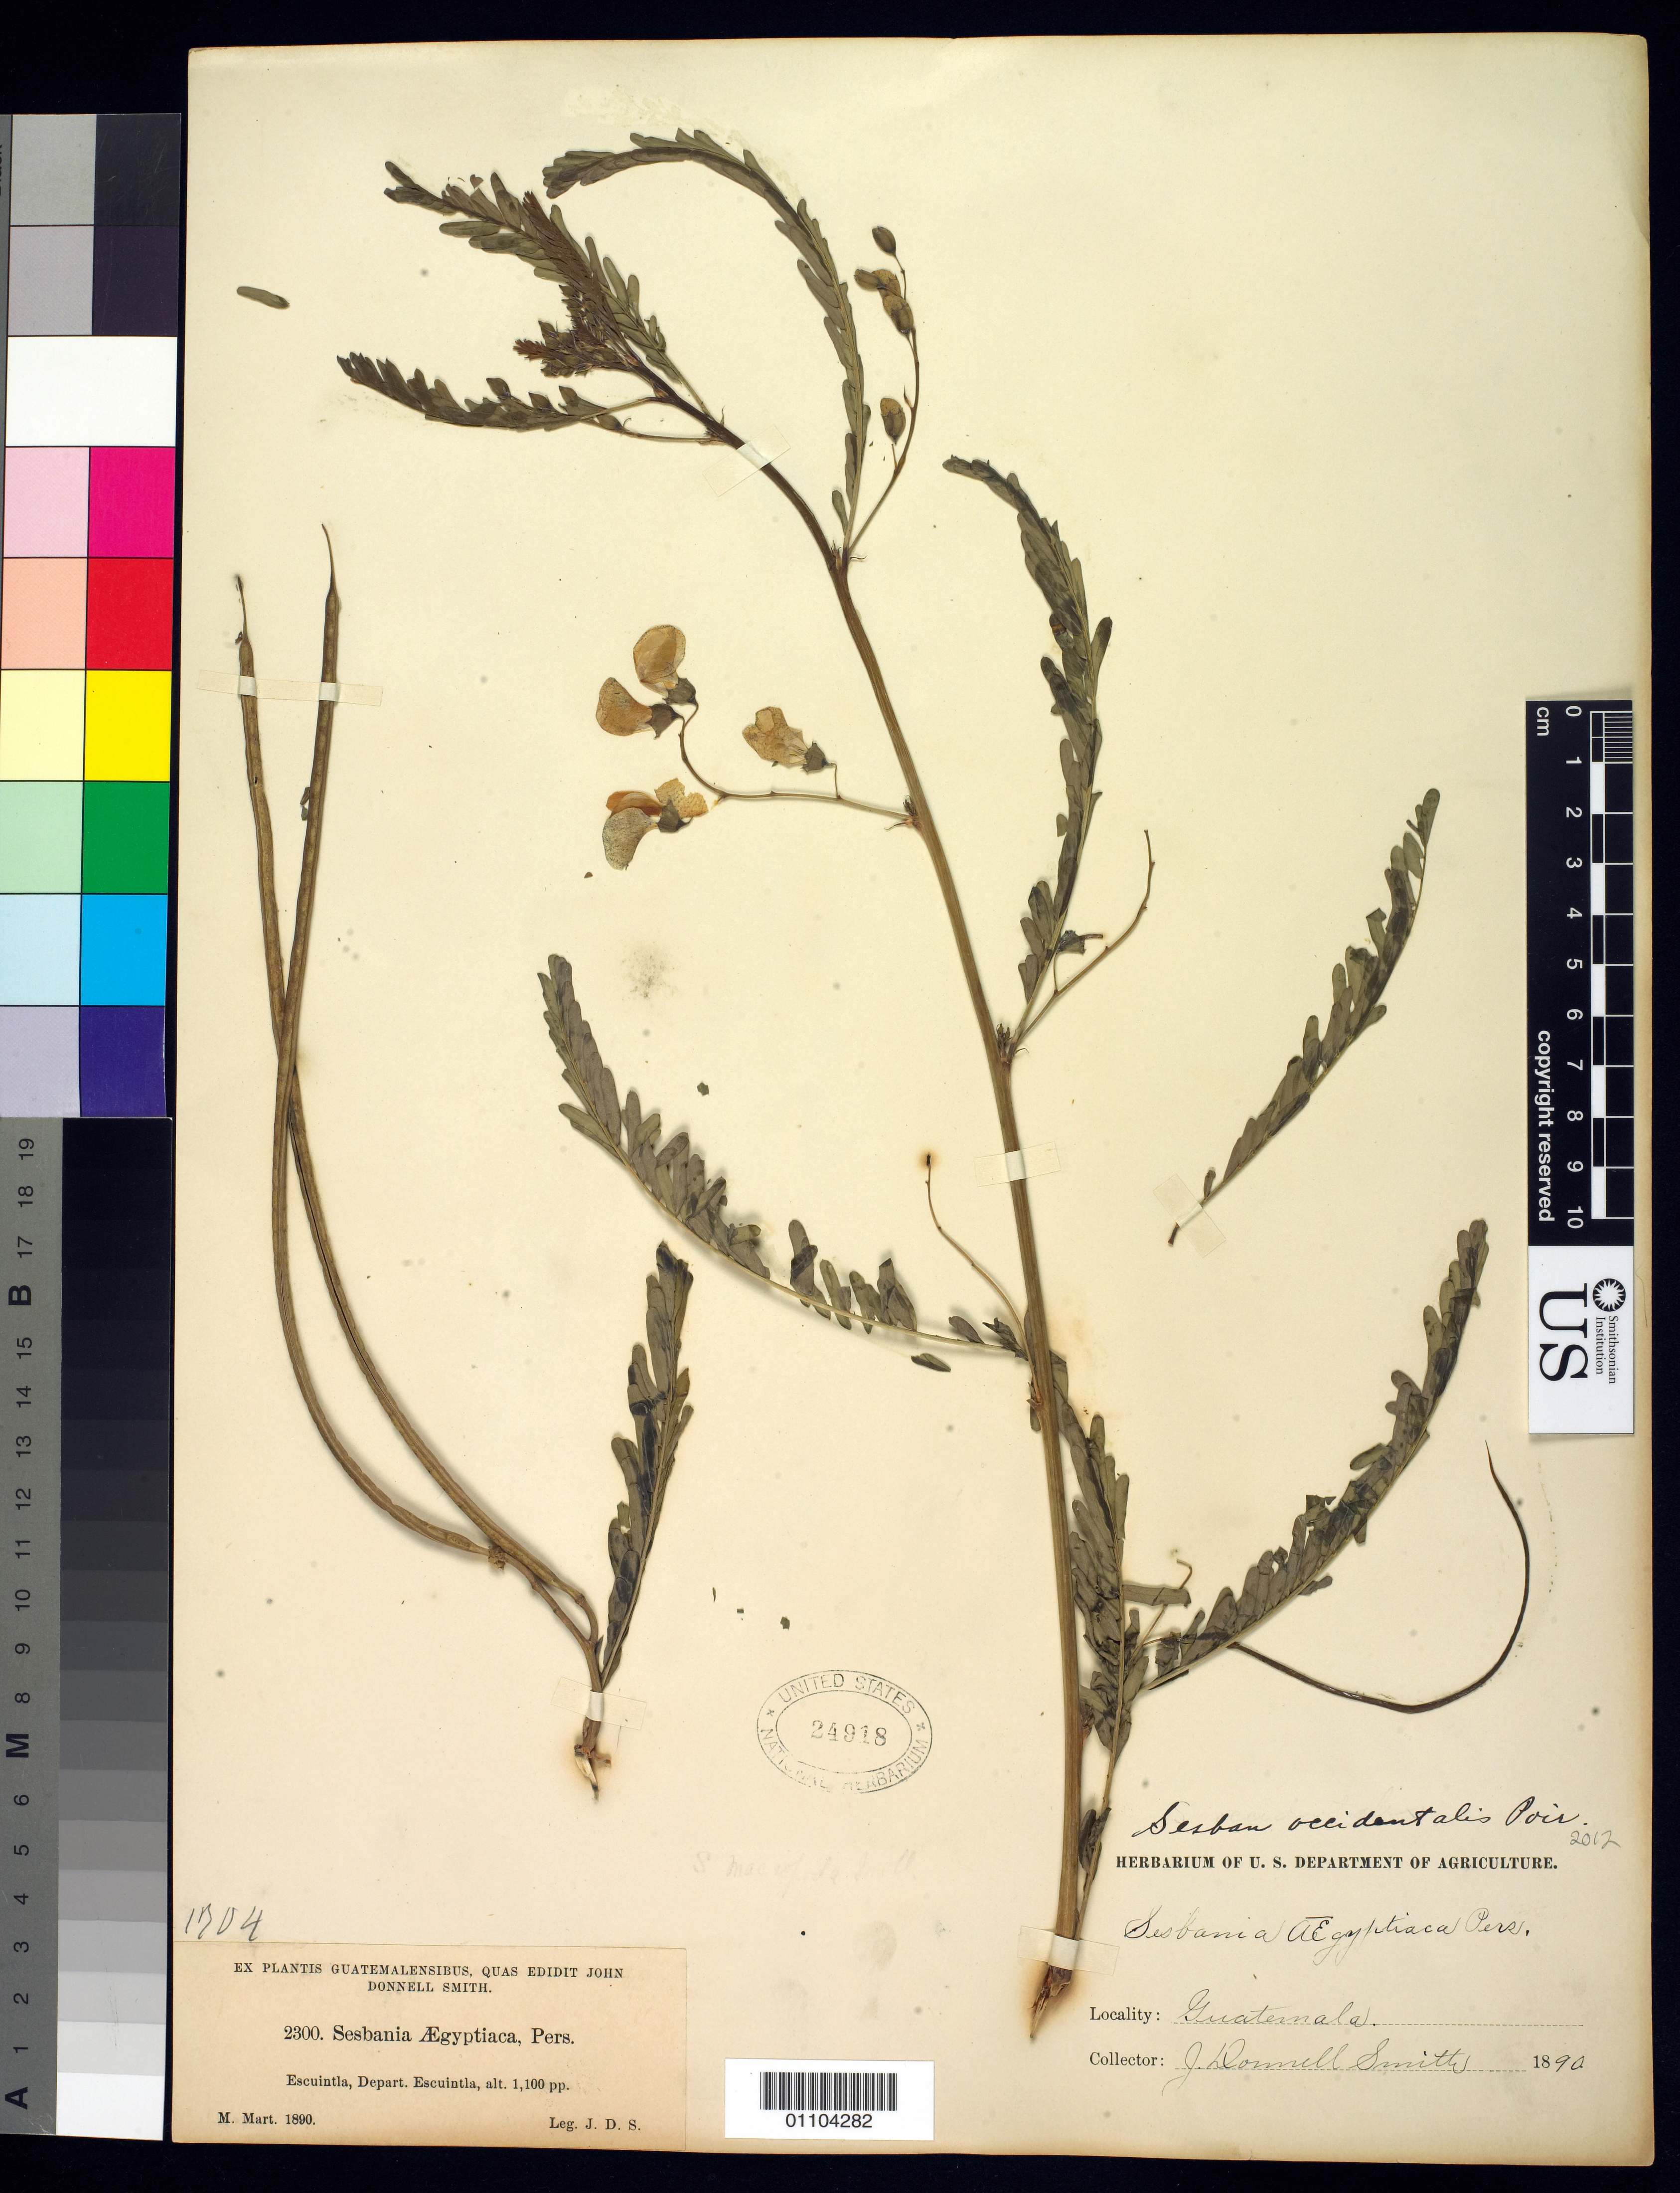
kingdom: Plantae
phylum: Tracheophyta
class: Magnoliopsida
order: Fabales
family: Fabaceae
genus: Sesbania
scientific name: Sesbania herbacea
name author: (Mill.) McVaugh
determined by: Strong, M. T., (US), Smithsonian Institution - National Museum of Natural History (UNITED STATES)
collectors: J. Donnell Smith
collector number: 2300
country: Guatemala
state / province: Escuintla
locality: Esculintla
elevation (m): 1100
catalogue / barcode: US 24918